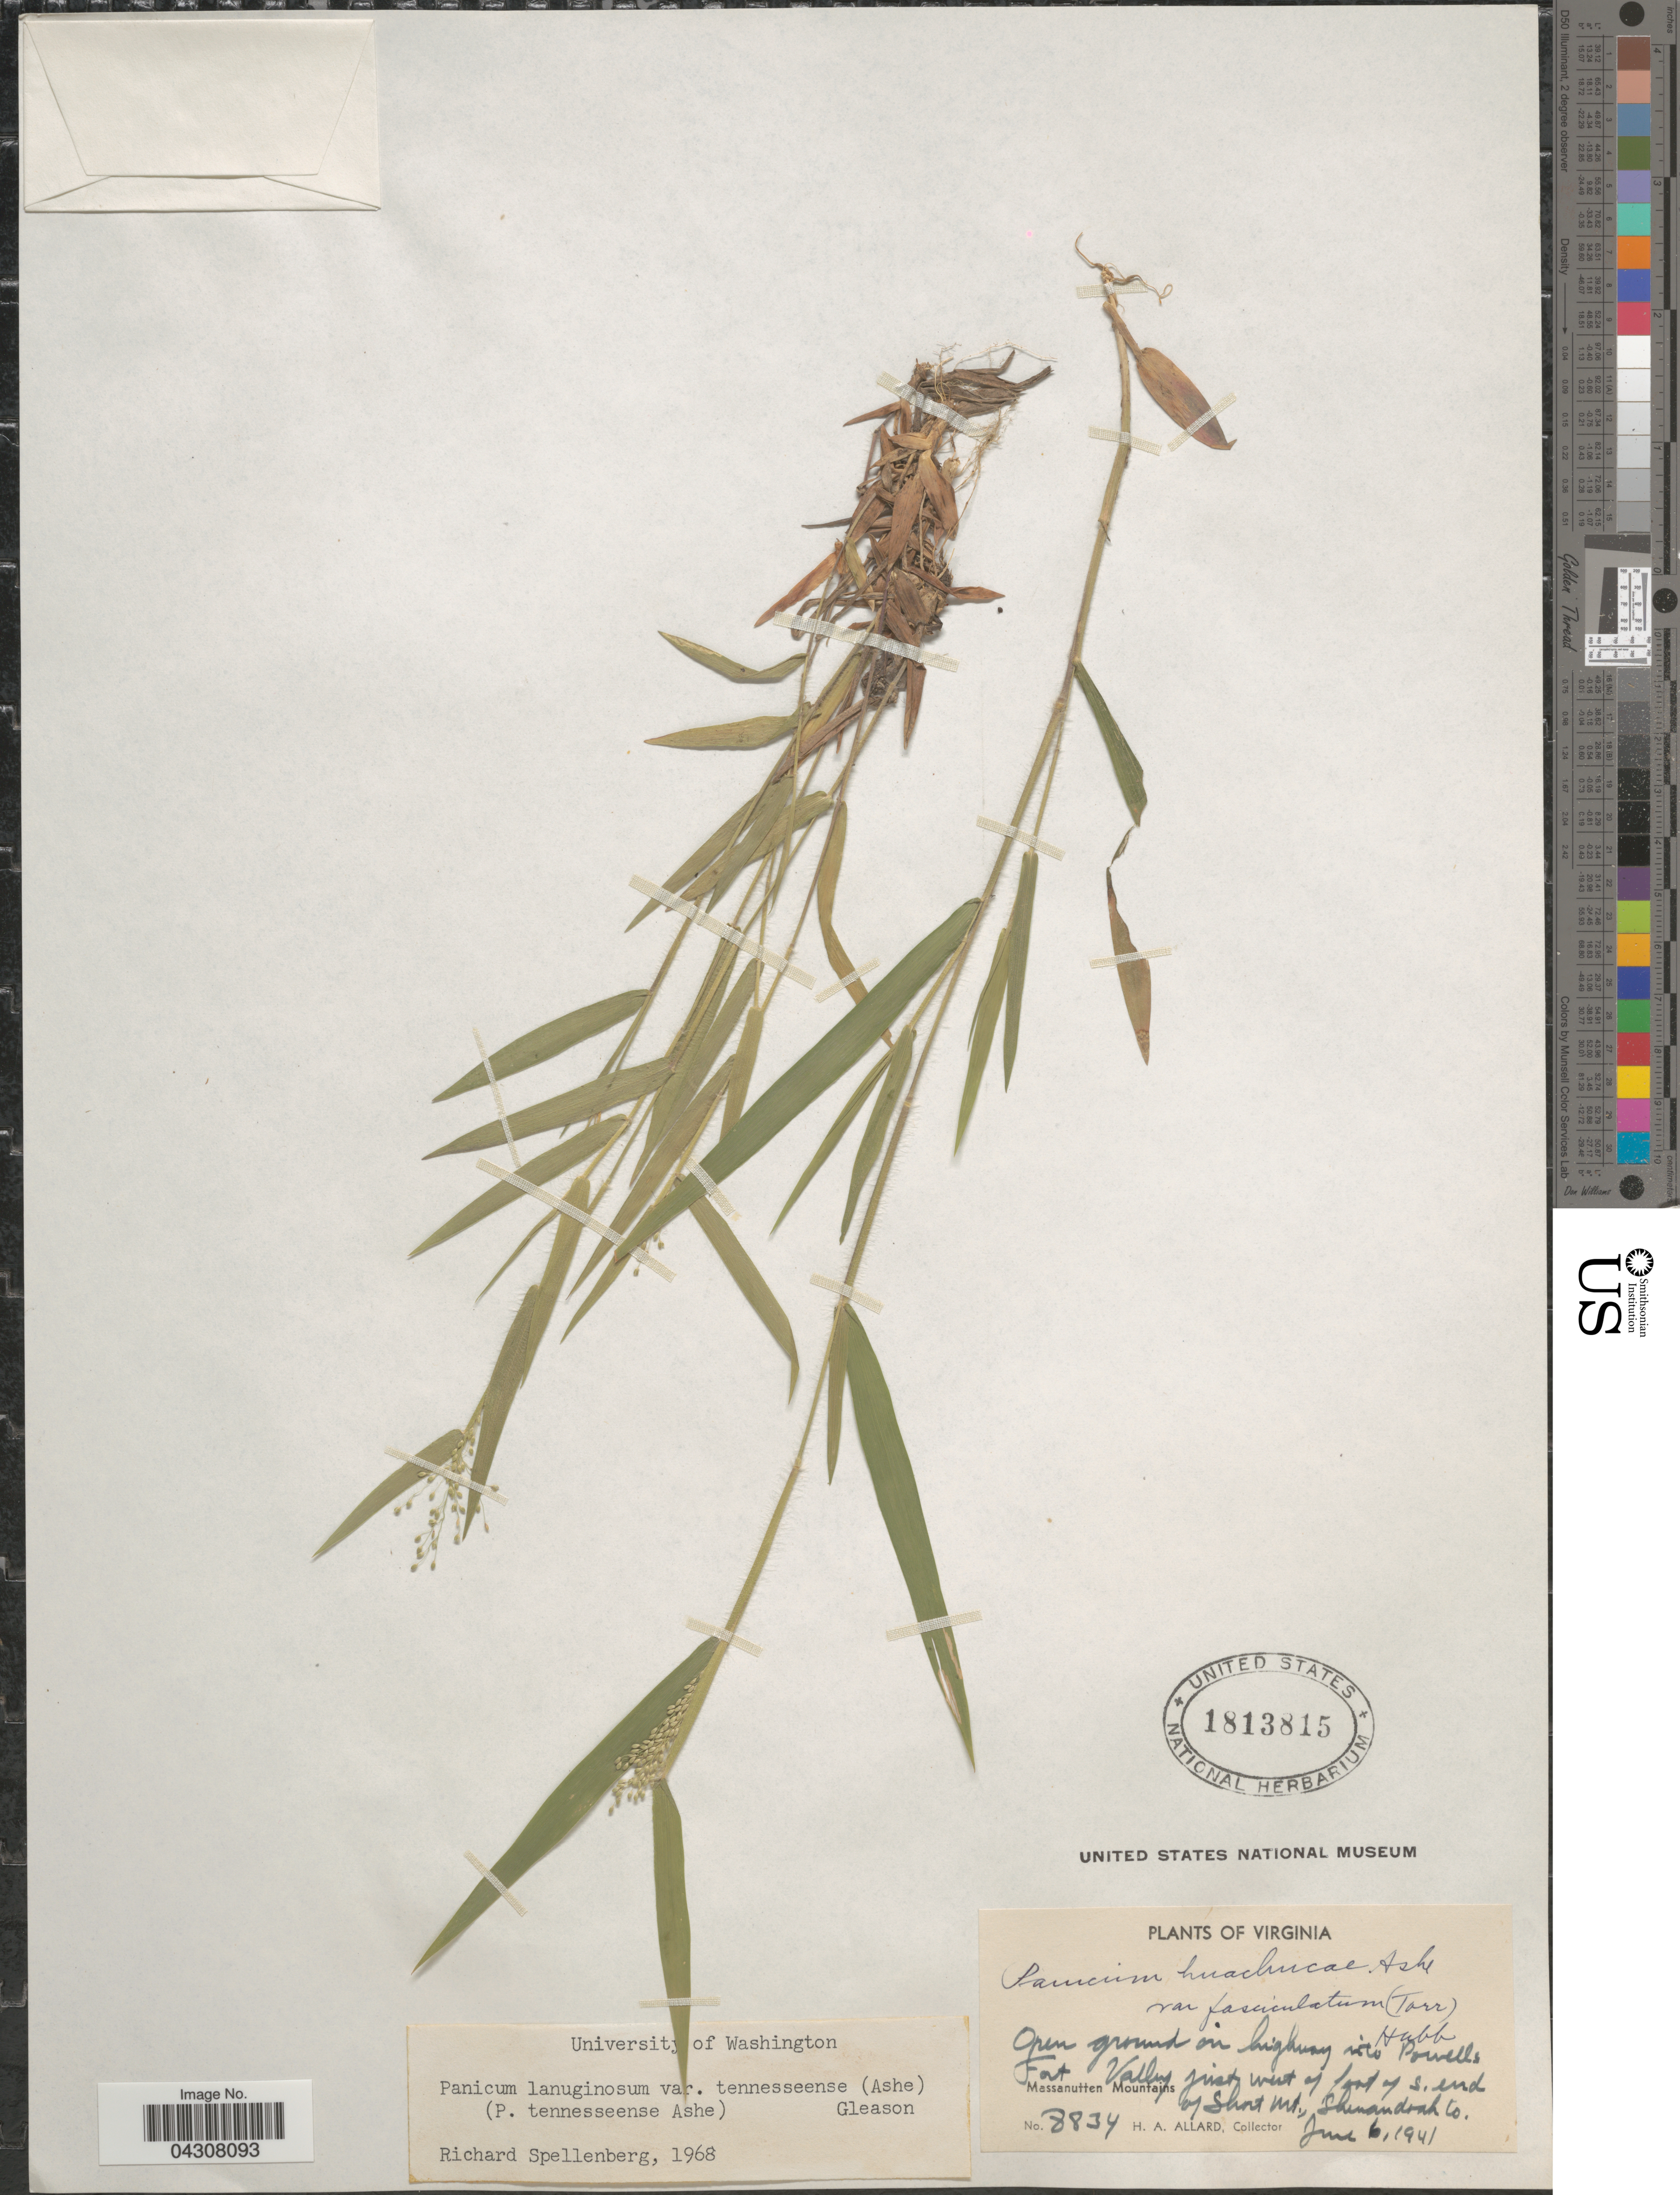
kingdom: Plantae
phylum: Tracheophyta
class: Liliopsida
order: Poales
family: Poaceae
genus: Dichanthelium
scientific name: Dichanthelium acuminatum var. acuminatum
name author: (Sw.) Gould & C.A. Clark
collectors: H. A. Allard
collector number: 8834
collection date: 1941-06-06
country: United States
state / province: Virginia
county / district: Shenandoah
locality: Open ground on highway into Powells Fort Valley just west of fort of S. end of Short Mt., Shenandoah Co. Massanutten Mountains.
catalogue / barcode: US 1813815